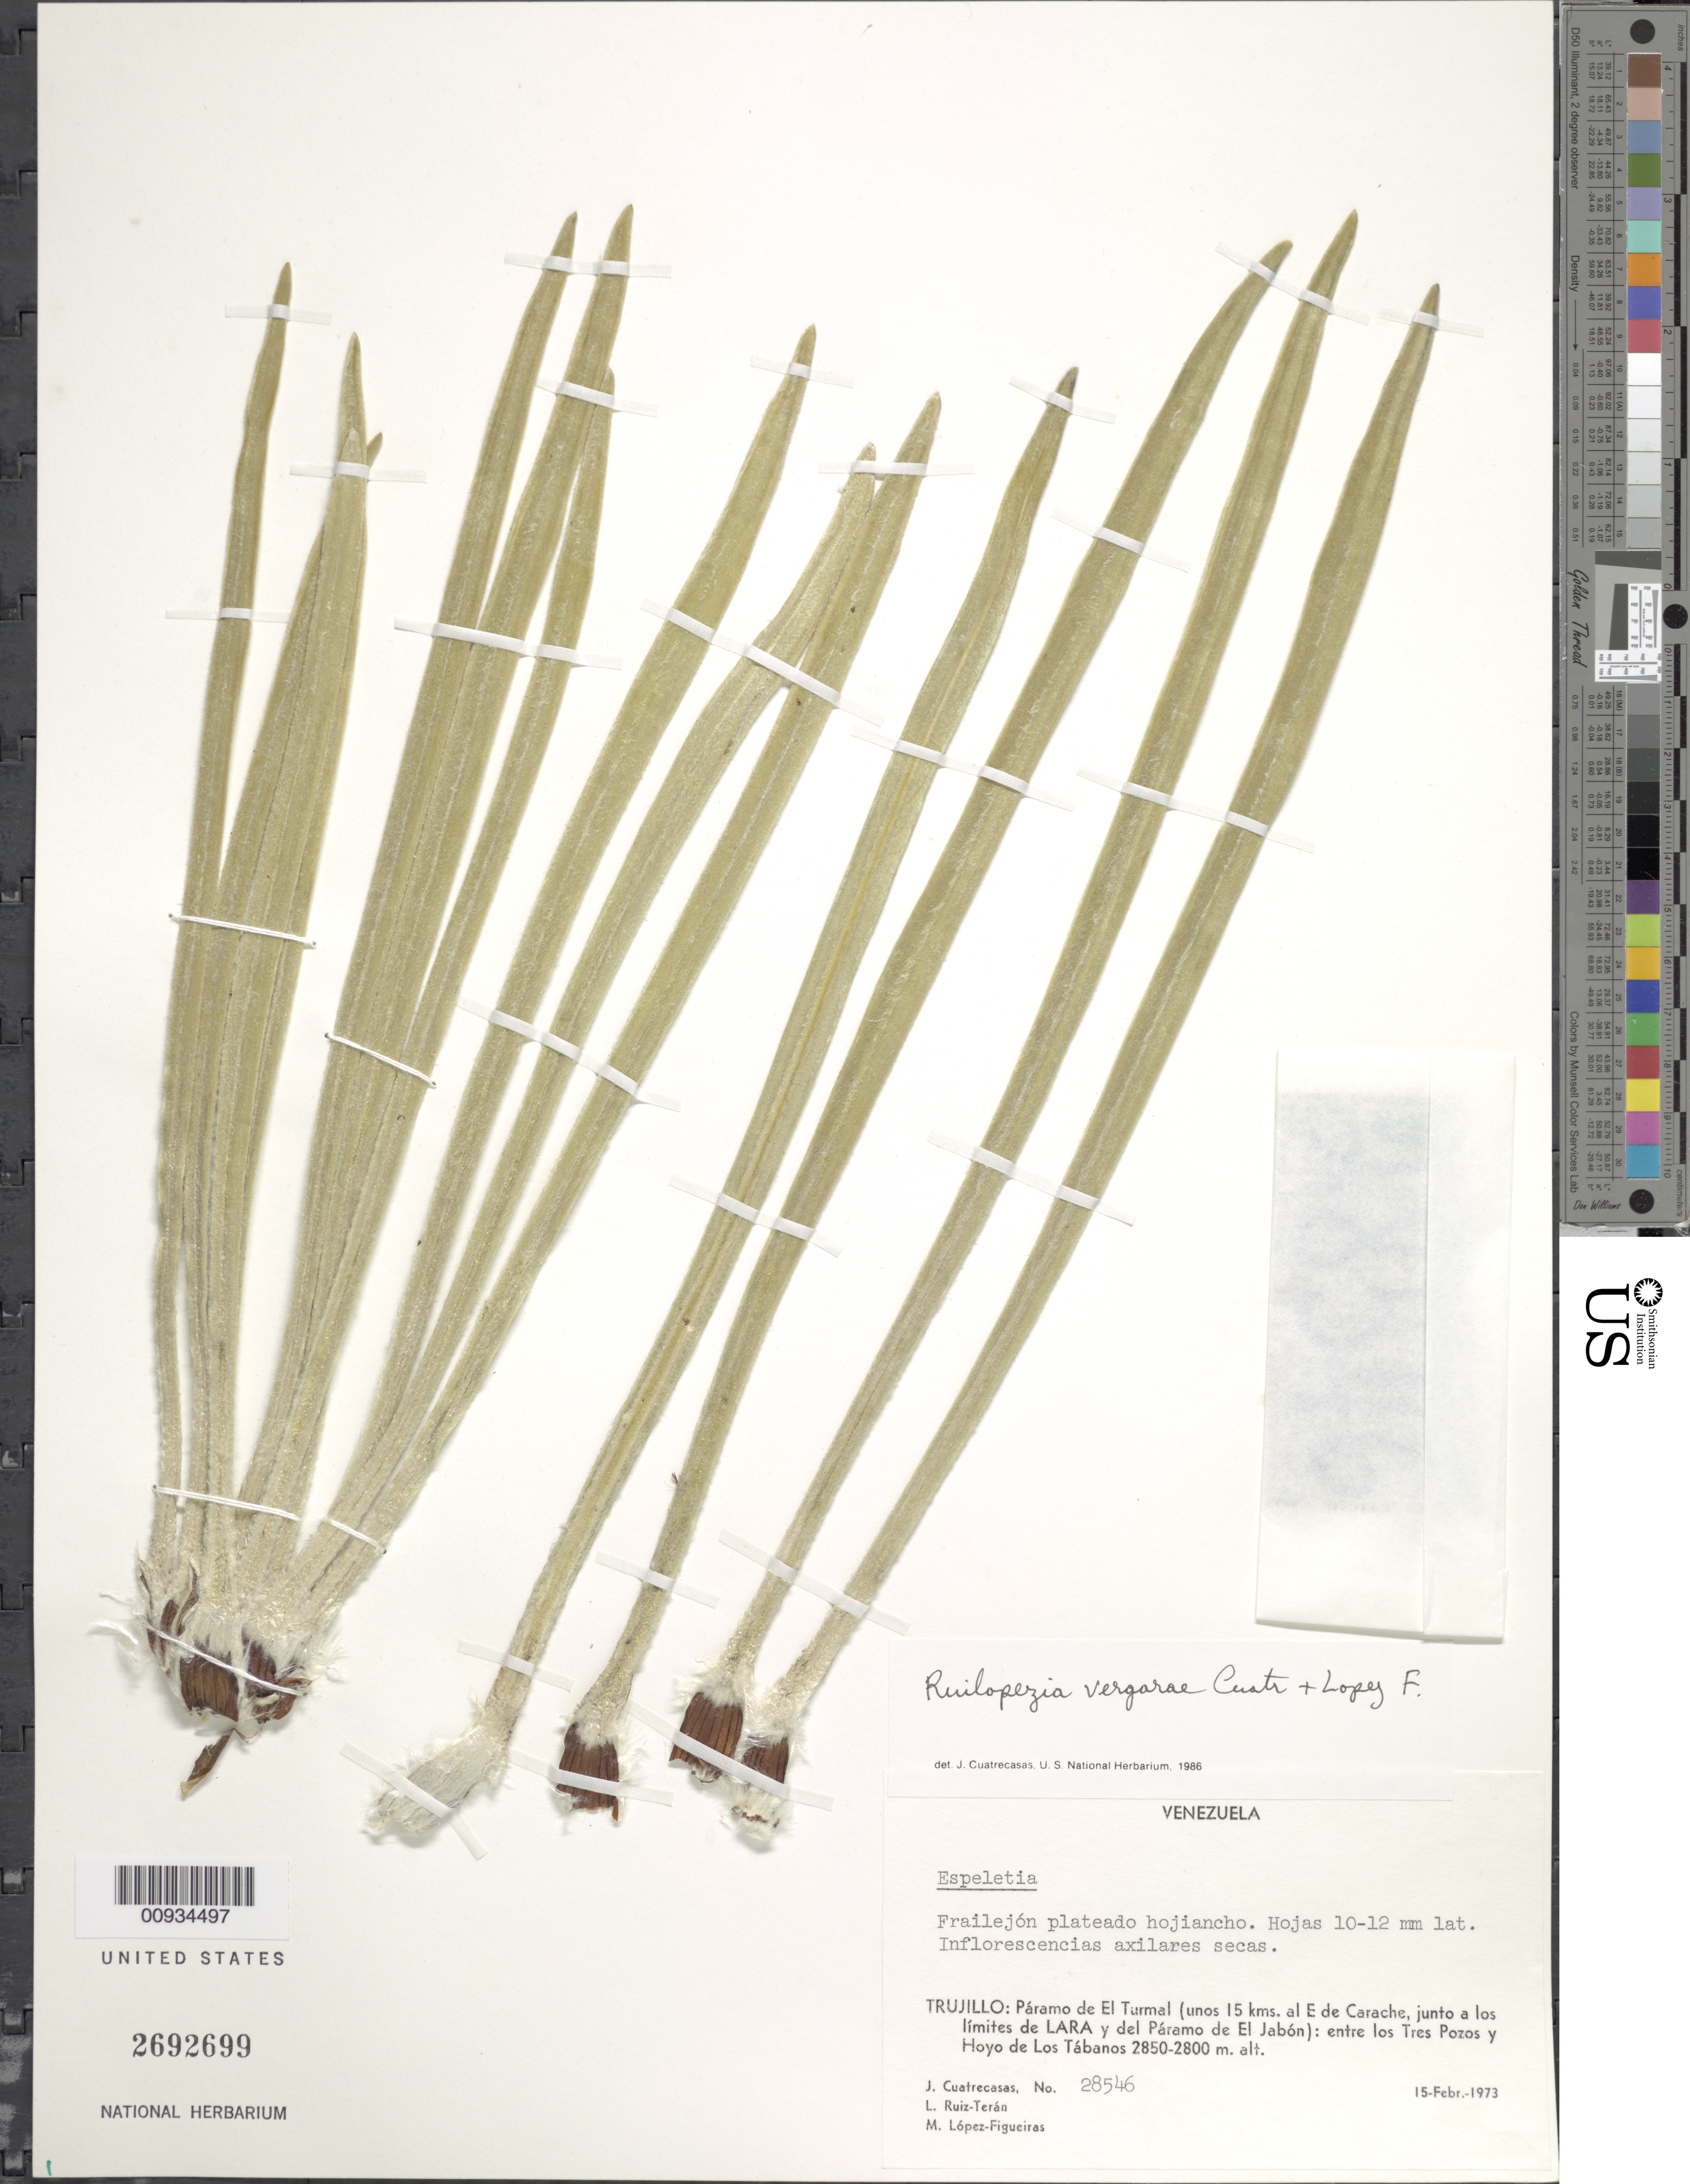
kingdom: Plantae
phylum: Tracheophyta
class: Magnoliopsida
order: Asterales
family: Asteraceae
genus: Ruilopezia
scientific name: Ruilopezia vergarae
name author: Cuatrec. & López Fig.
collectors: J. Cuatrecasas, L. E. Ruíz-Terán & M. López Figueiras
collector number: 28546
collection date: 1973-02-15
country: Venezuela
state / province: Trujillo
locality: Páramo de El Turmal. A unos 15 kms. al E de Carache junto a los límites con Lara y Páramo de El Jabón; entre los Tres Pozos y Hoyo de Los Tábanos.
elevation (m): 2800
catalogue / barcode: US 2692699